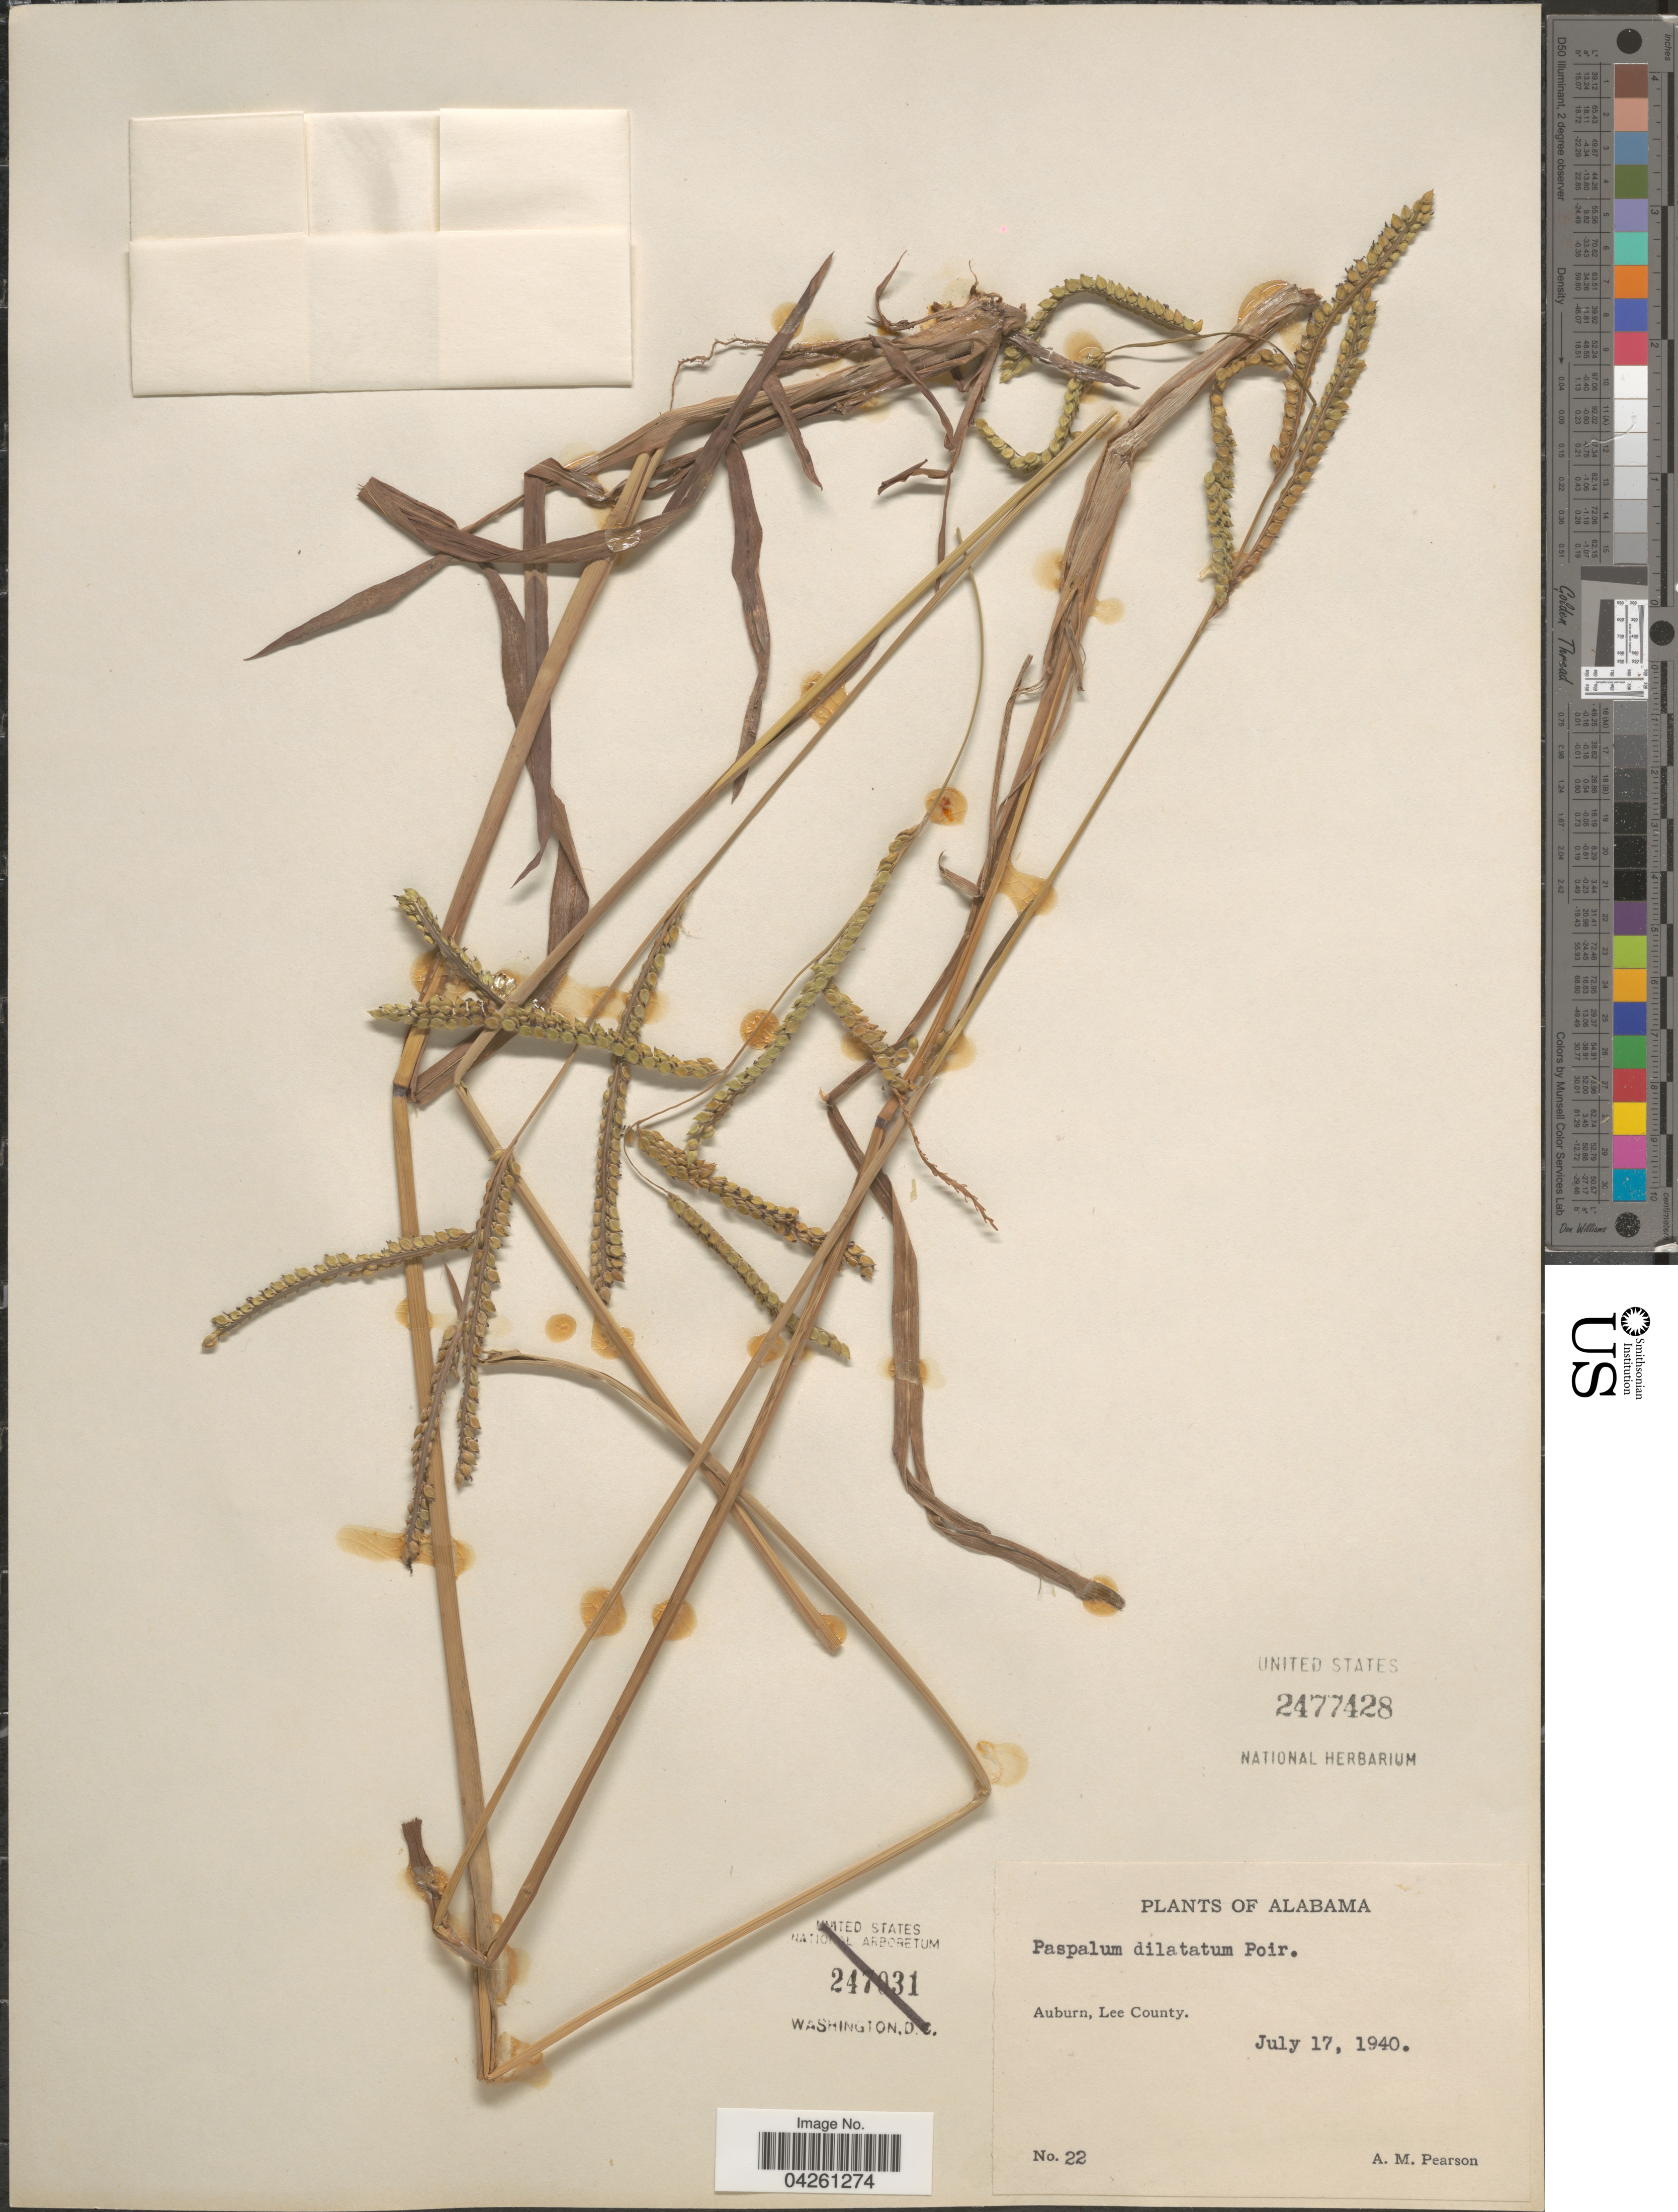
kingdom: Plantae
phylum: Tracheophyta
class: Liliopsida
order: Poales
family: Poaceae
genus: Paspalum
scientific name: Paspalum dilatatum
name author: Poir.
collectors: A. Pearson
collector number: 22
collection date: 1940-07-17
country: United States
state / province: Alabama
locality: Auburn, Lee County.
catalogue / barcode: US 2477428